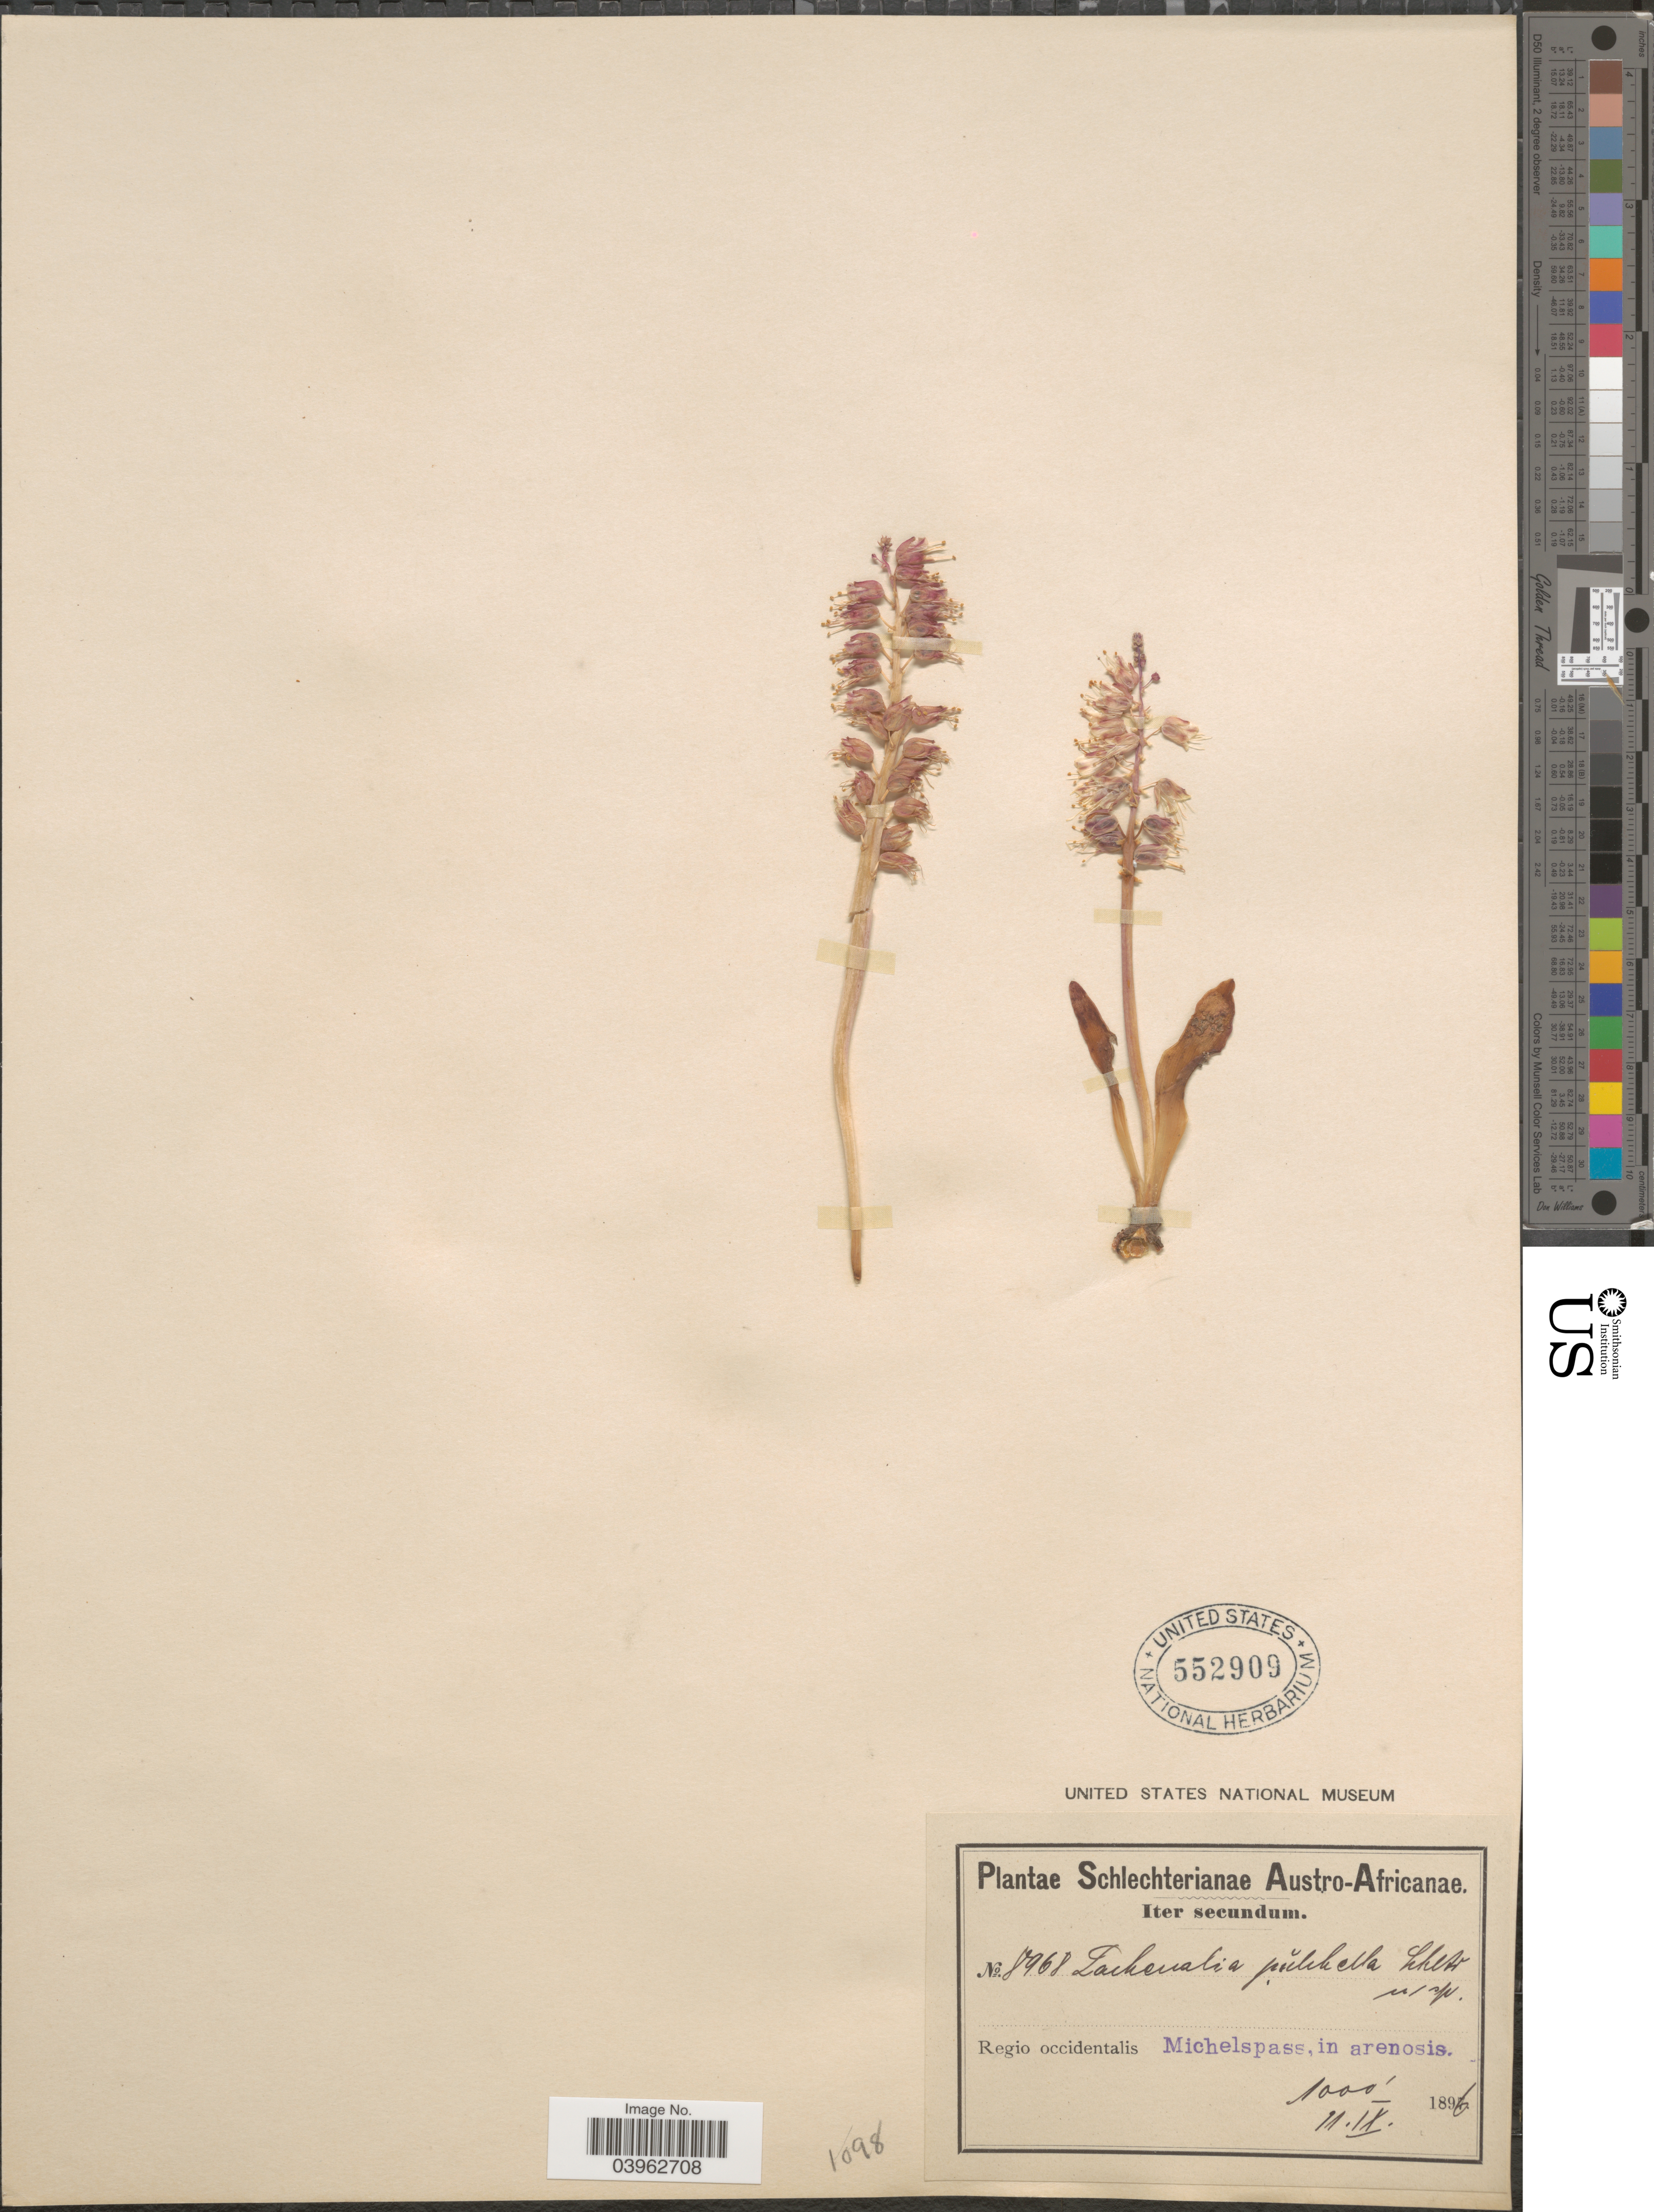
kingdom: Plantae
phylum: Tracheophyta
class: Liliopsida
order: Asparagales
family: Asparagaceae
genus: Lachenalia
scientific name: Lachenalia sp.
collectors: Schlechter, --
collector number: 8968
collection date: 1896-09-11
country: South Africa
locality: Austro-Africanae. Regio occidentalis Michelspass, in arenosis.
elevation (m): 305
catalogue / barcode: US 552909